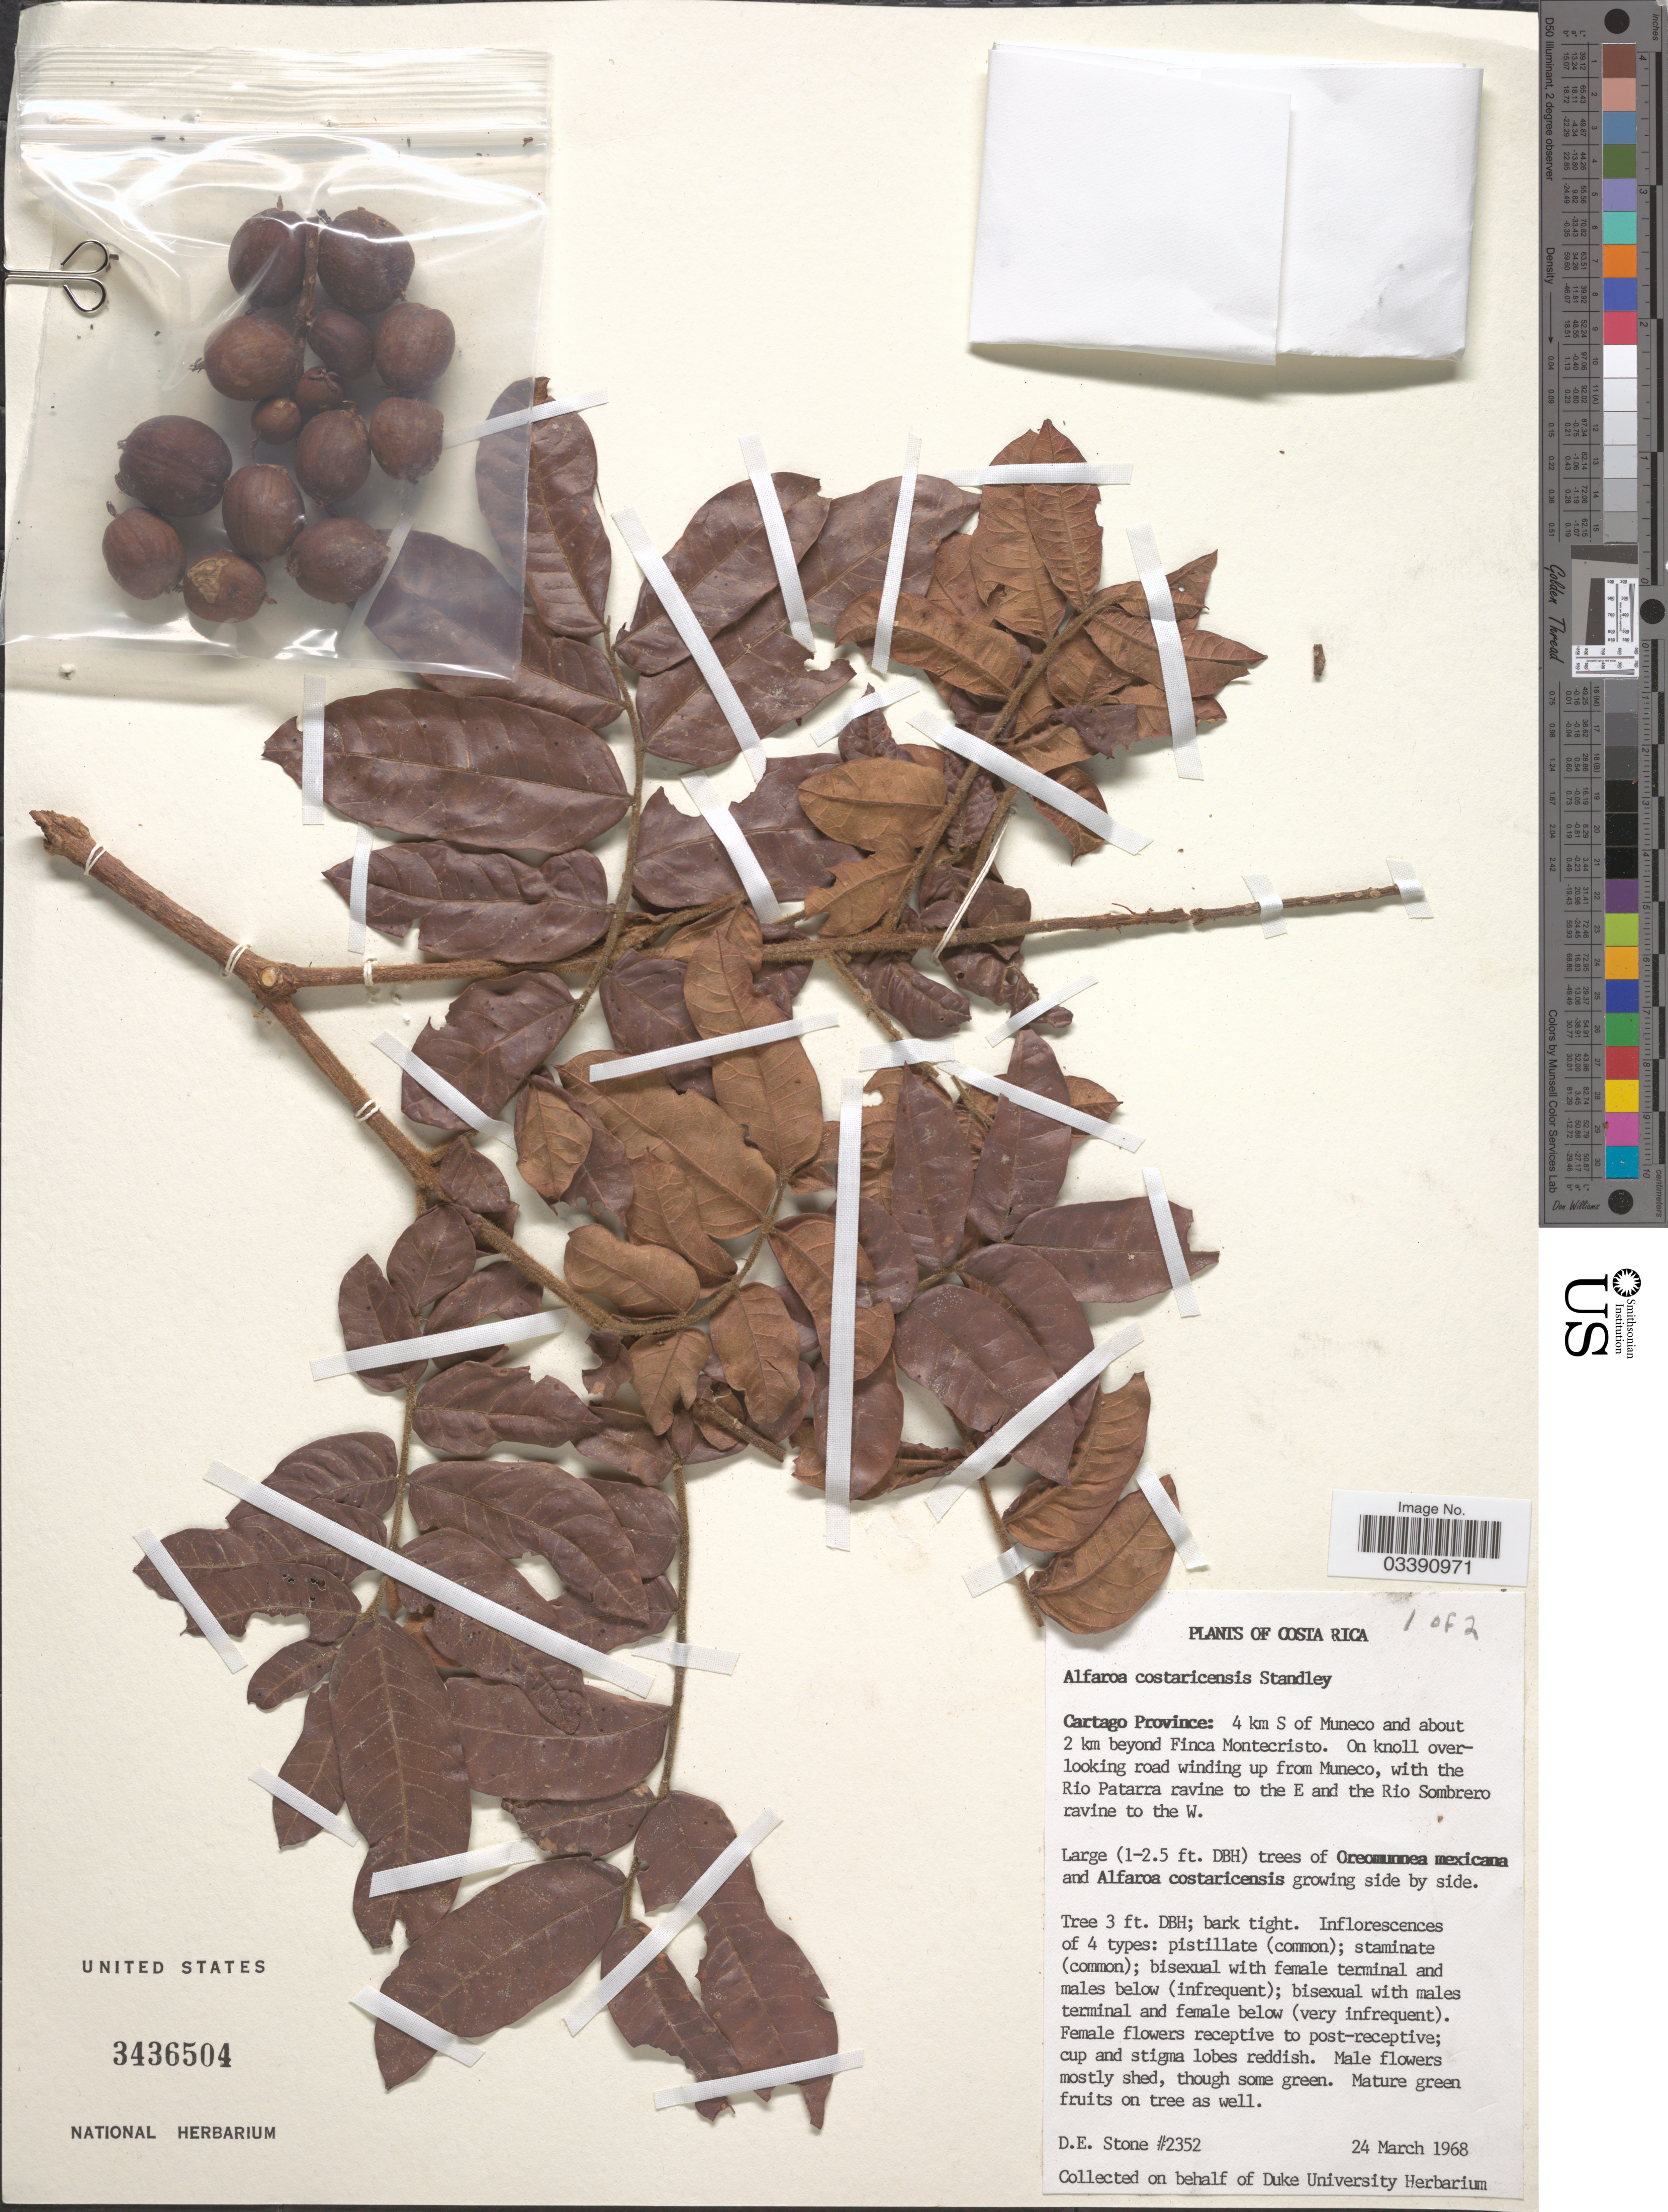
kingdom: Plantae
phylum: Tracheophyta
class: Magnoliopsida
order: Fagales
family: Juglandaceae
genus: Alfaroa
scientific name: Alfaroa costaricensis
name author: Standl.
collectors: D. E. Stone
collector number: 2352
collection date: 1968-03-24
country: Costa Rica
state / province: Cartago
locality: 4 km S of Muneco and about 2 km beyond Finca Montecristo. On knoll overlooking road winding up from Muneco, with the Rio Patarra ravine to the E and the Rio Sombrero to the W.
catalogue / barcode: US 3436504